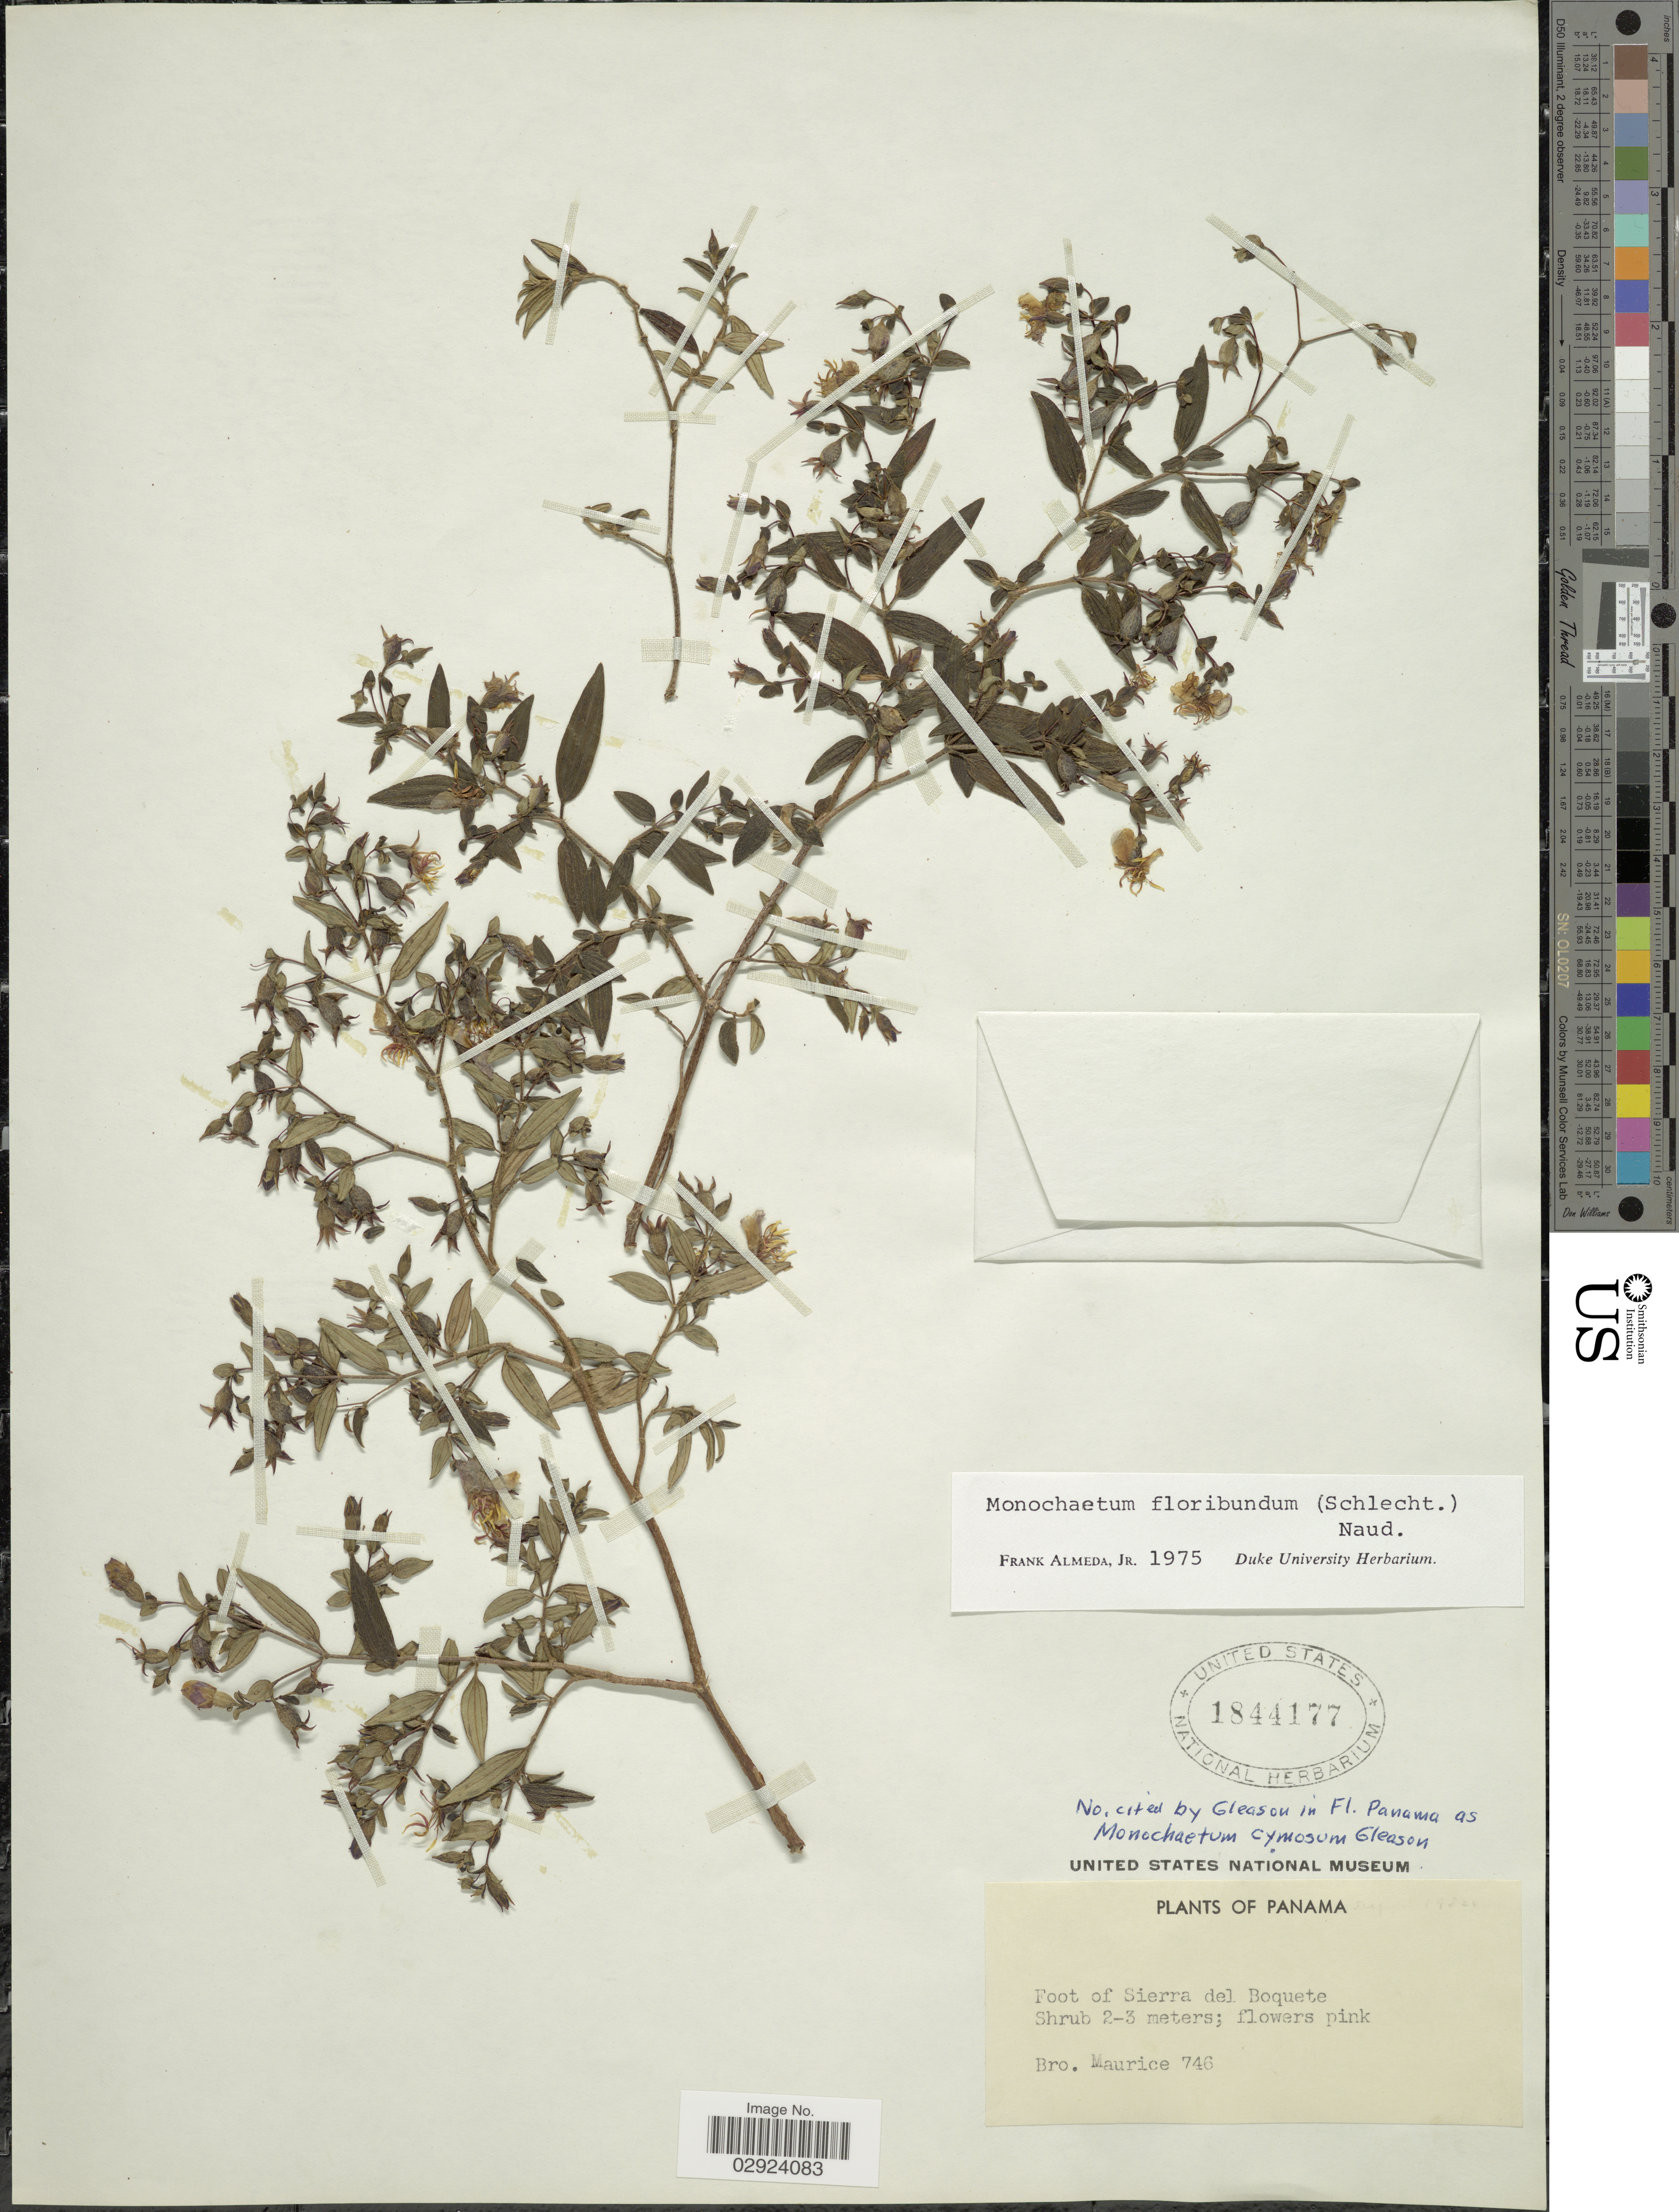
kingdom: Plantae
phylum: Tracheophyta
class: Magnoliopsida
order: Myrtales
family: Melastomataceae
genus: Monochaetum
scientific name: Monochaetum floribundum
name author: (Schltdl.) Naudin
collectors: B. Maurice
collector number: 746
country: Panama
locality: Foot of Sierra del Boquete.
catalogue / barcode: US 1844177